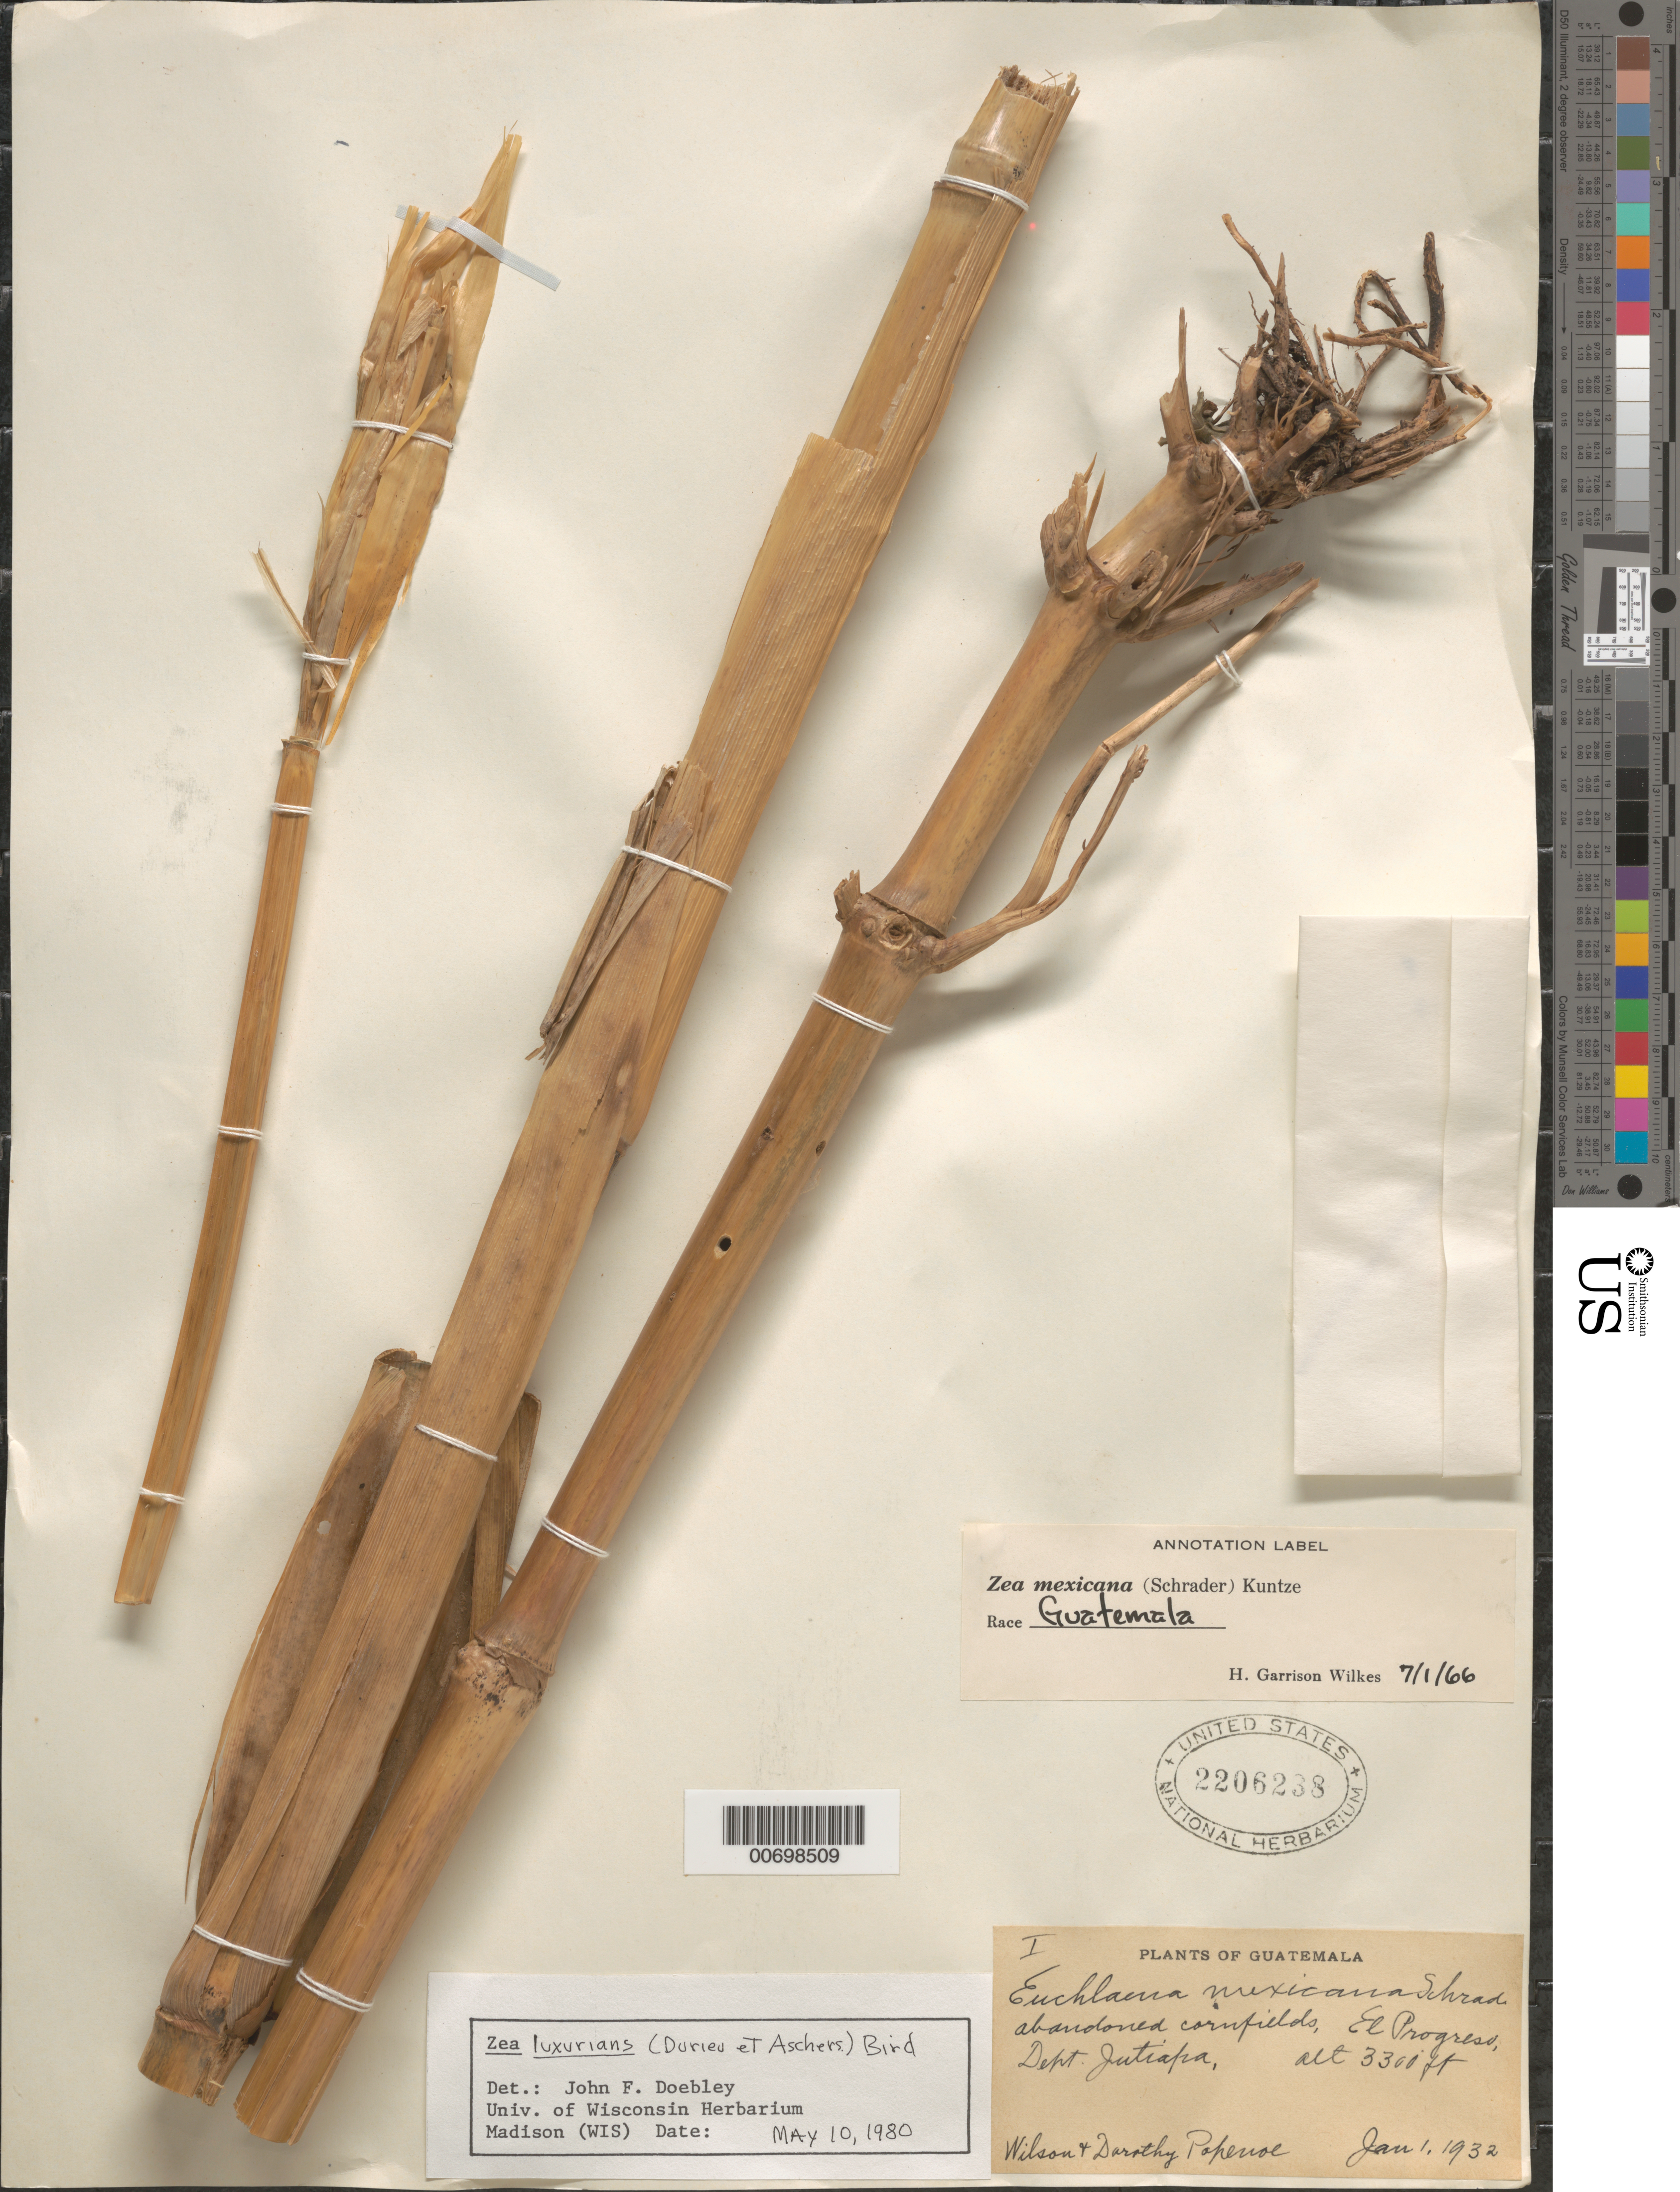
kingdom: Plantae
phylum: Tracheophyta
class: Liliopsida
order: Poales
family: Poaceae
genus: Zea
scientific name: Zea luxurians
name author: (Durieu & Asch.) R.M. Bird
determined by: Doebley, John F.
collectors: D. Popenoe & W. Popenoe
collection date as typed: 01 Jan 1932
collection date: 1932-01-01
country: Guatemala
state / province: Jutiapa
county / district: El Progreso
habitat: Abandoned cornfield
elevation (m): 1006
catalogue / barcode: US 2206238